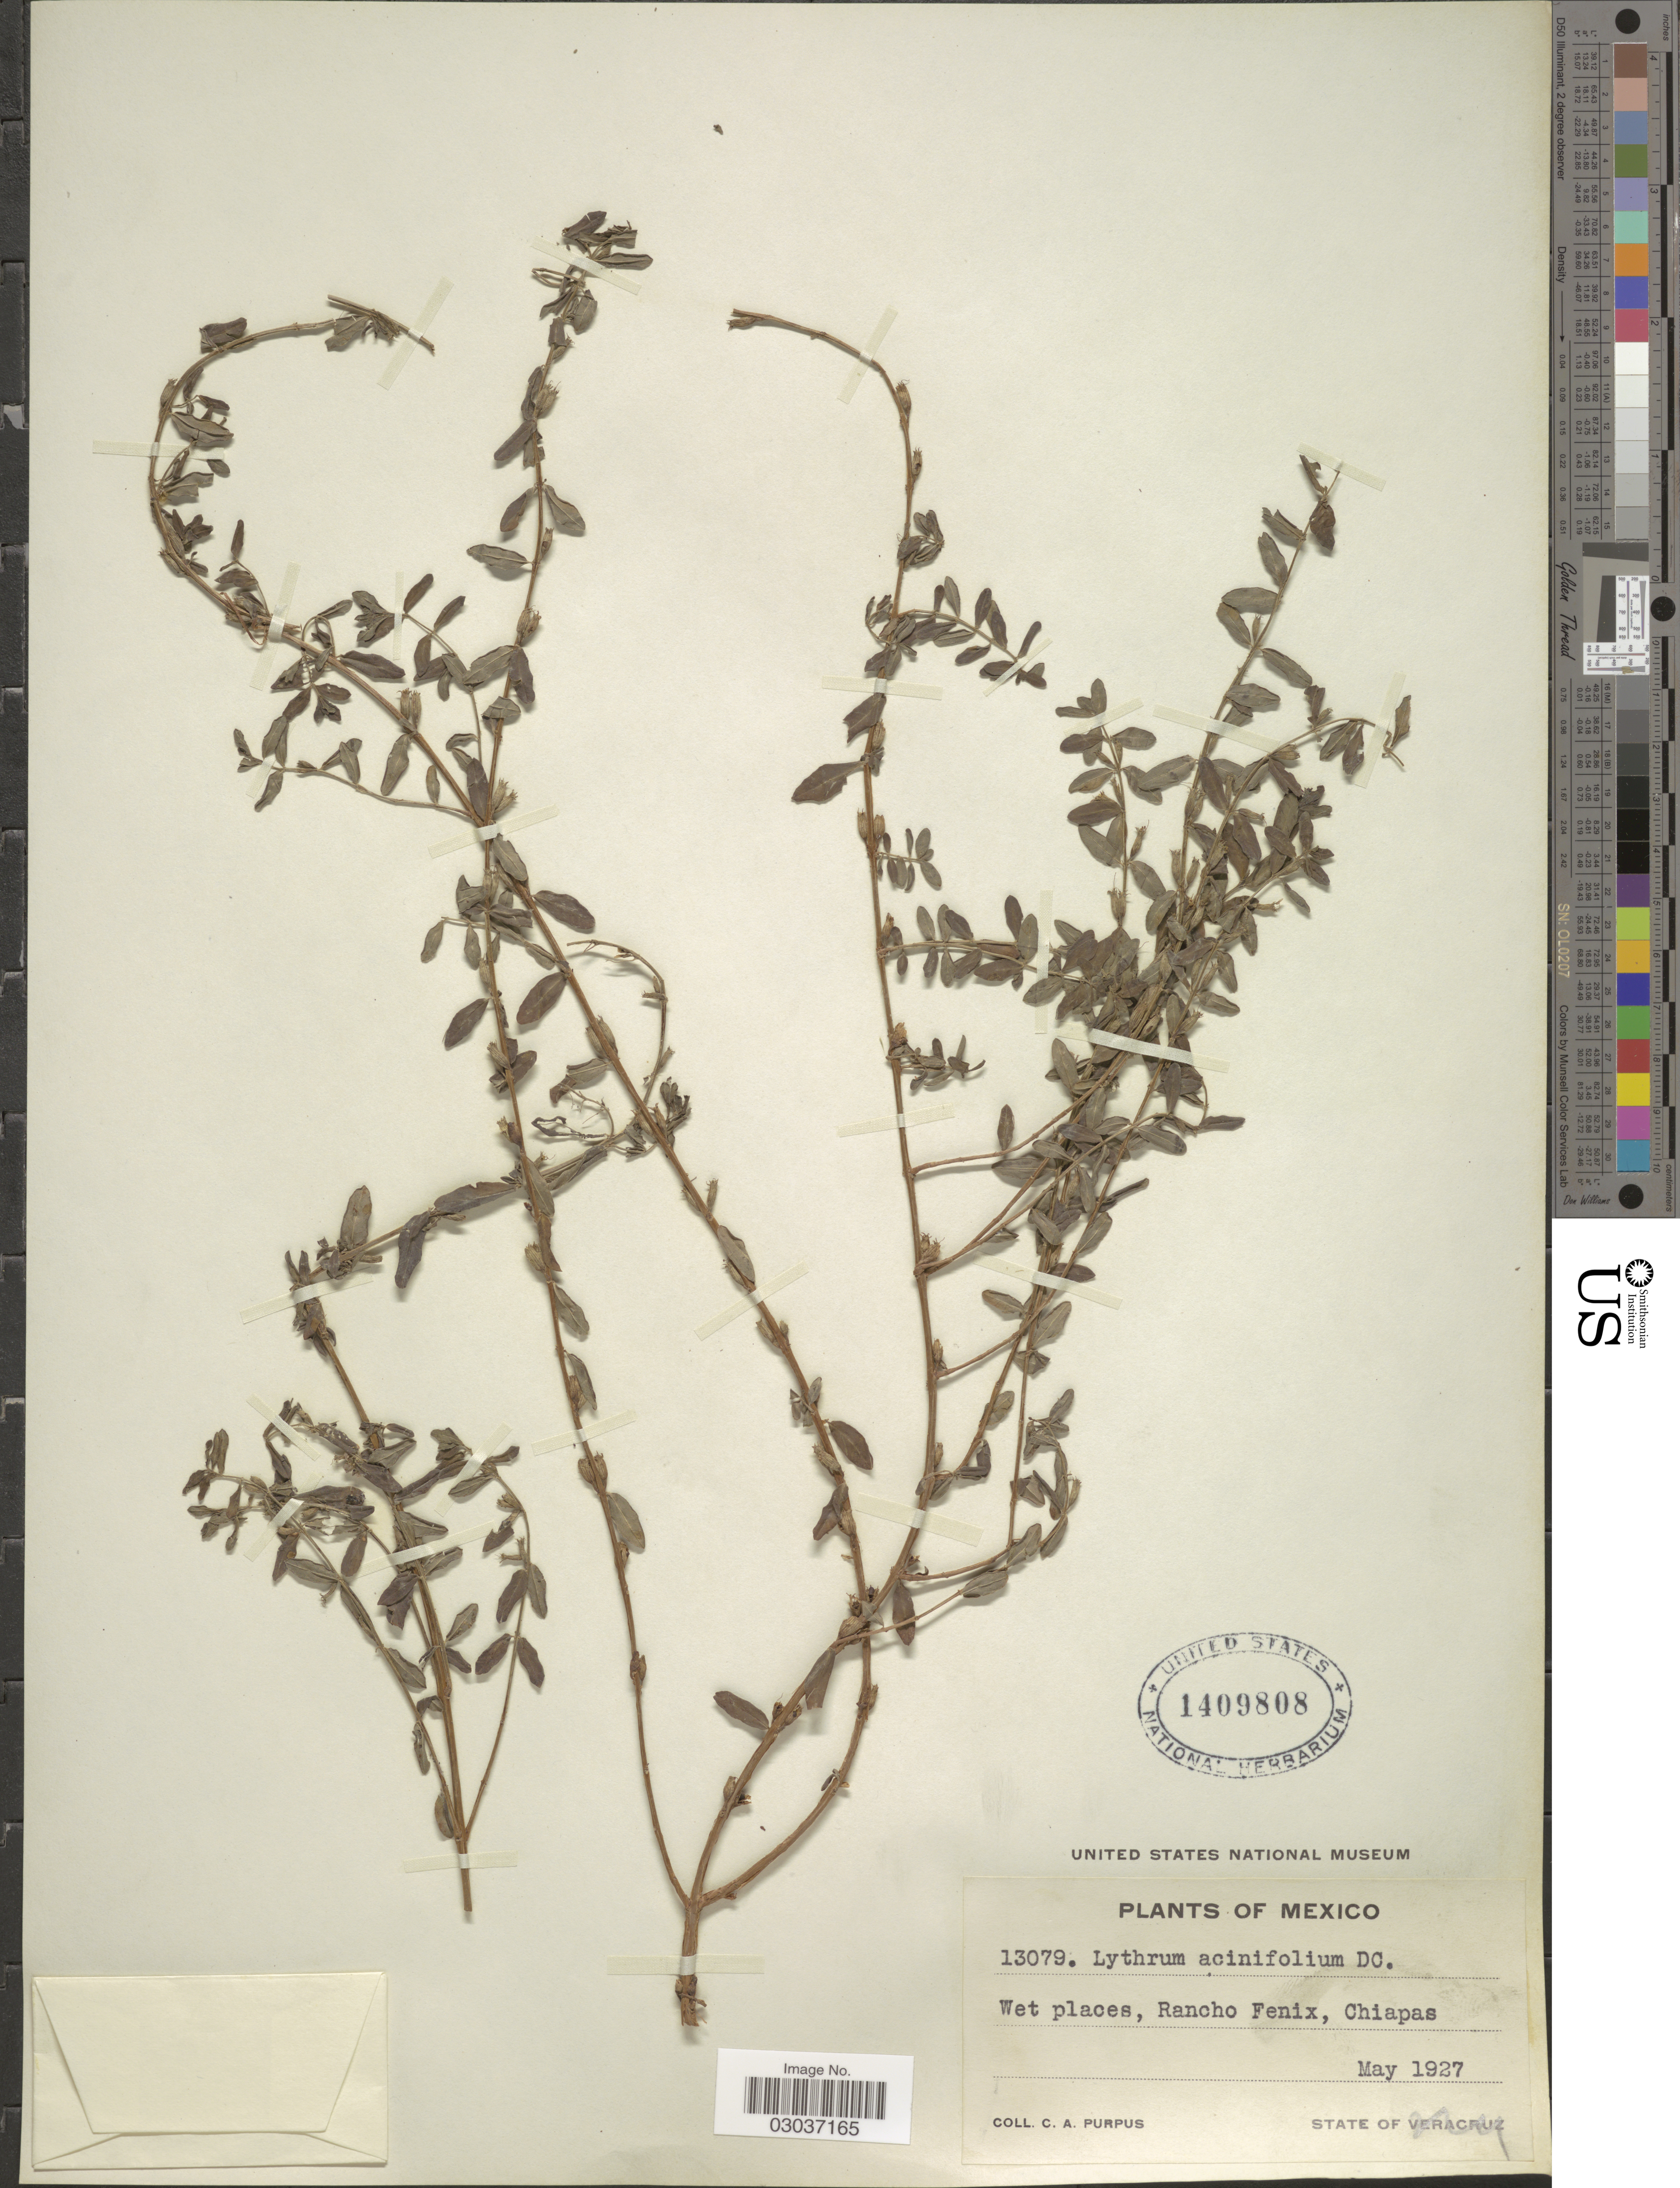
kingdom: Plantae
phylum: Tracheophyta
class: Magnoliopsida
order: Myrtales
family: Lythraceae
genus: Lythrum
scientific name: Lythrum acinifolium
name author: Sessé & Moc. ex Koehne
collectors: C. A. Purpus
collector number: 13079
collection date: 1927-05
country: Mexico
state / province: Chiapas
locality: Rancho Fenix.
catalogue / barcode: US 1409808